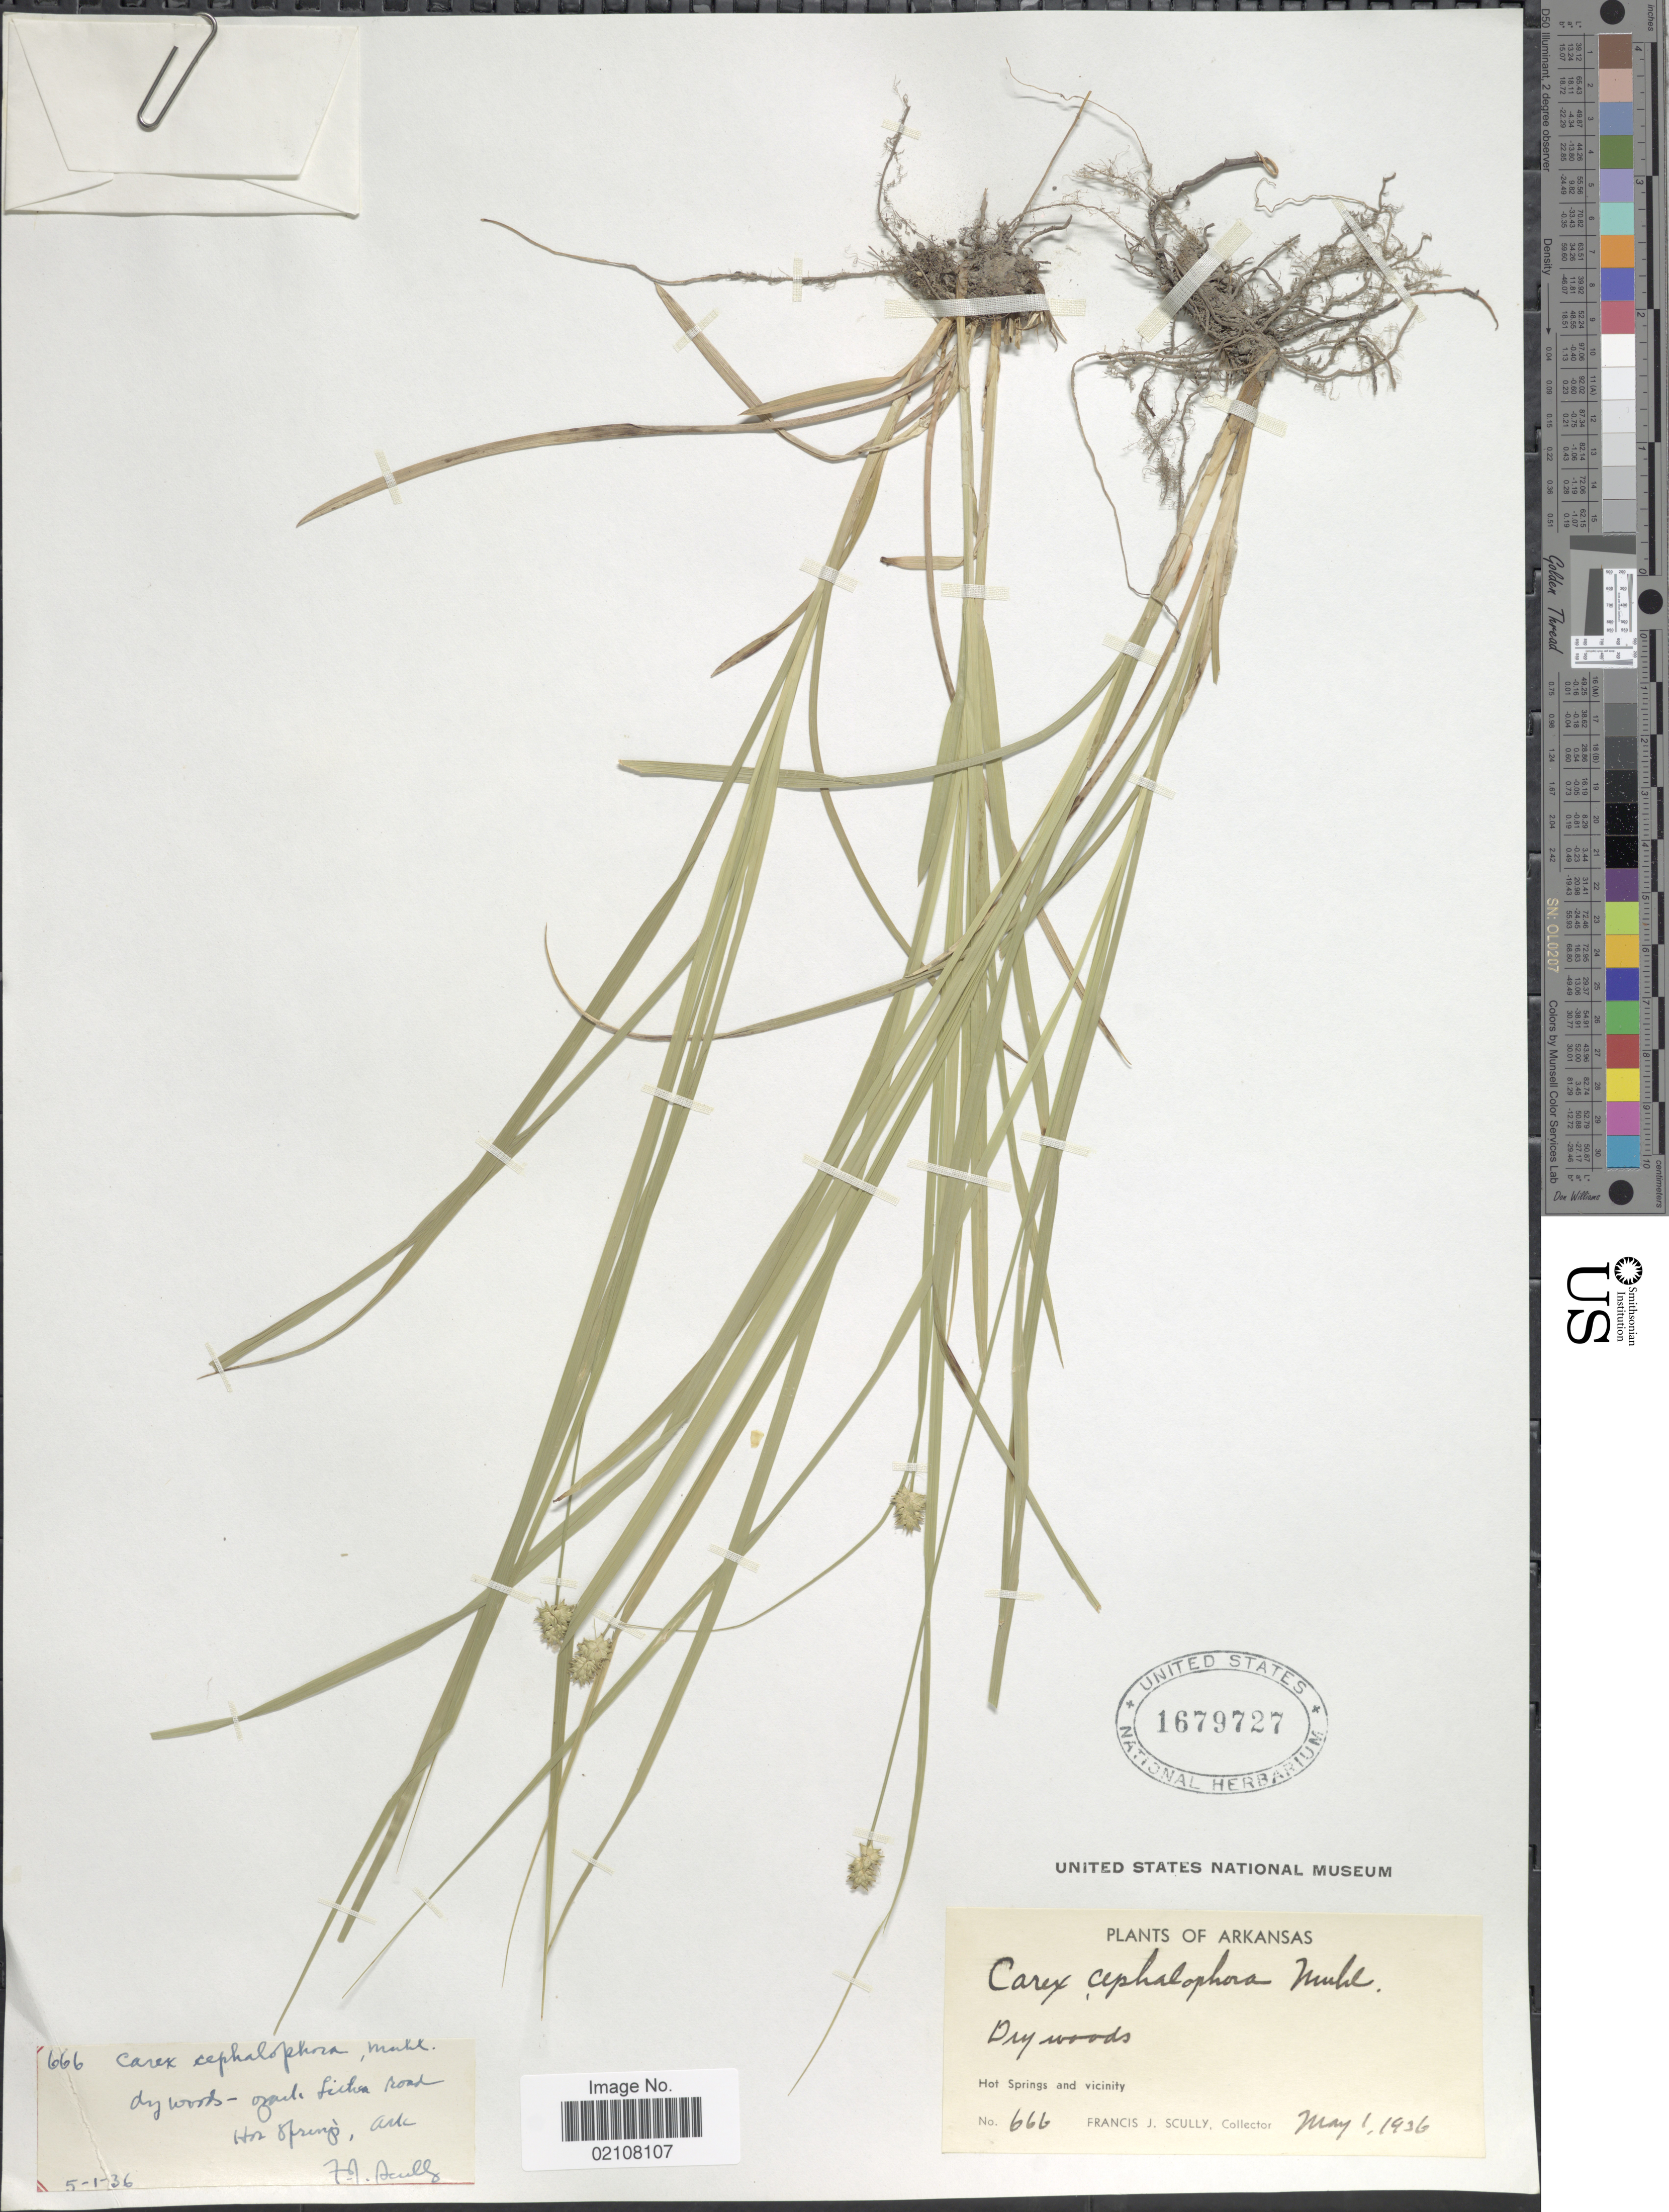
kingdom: Plantae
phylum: Tracheophyta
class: Liliopsida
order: Poales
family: Cyperaceae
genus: Carex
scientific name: Carex cephalophora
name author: Muhl. ex Willd.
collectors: F. J. Scully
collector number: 666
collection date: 1936-05-01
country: United States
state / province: Arkansas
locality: Dry woods, Ozark Lichen road, Hot Springs and vicinity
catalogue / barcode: US 1679727